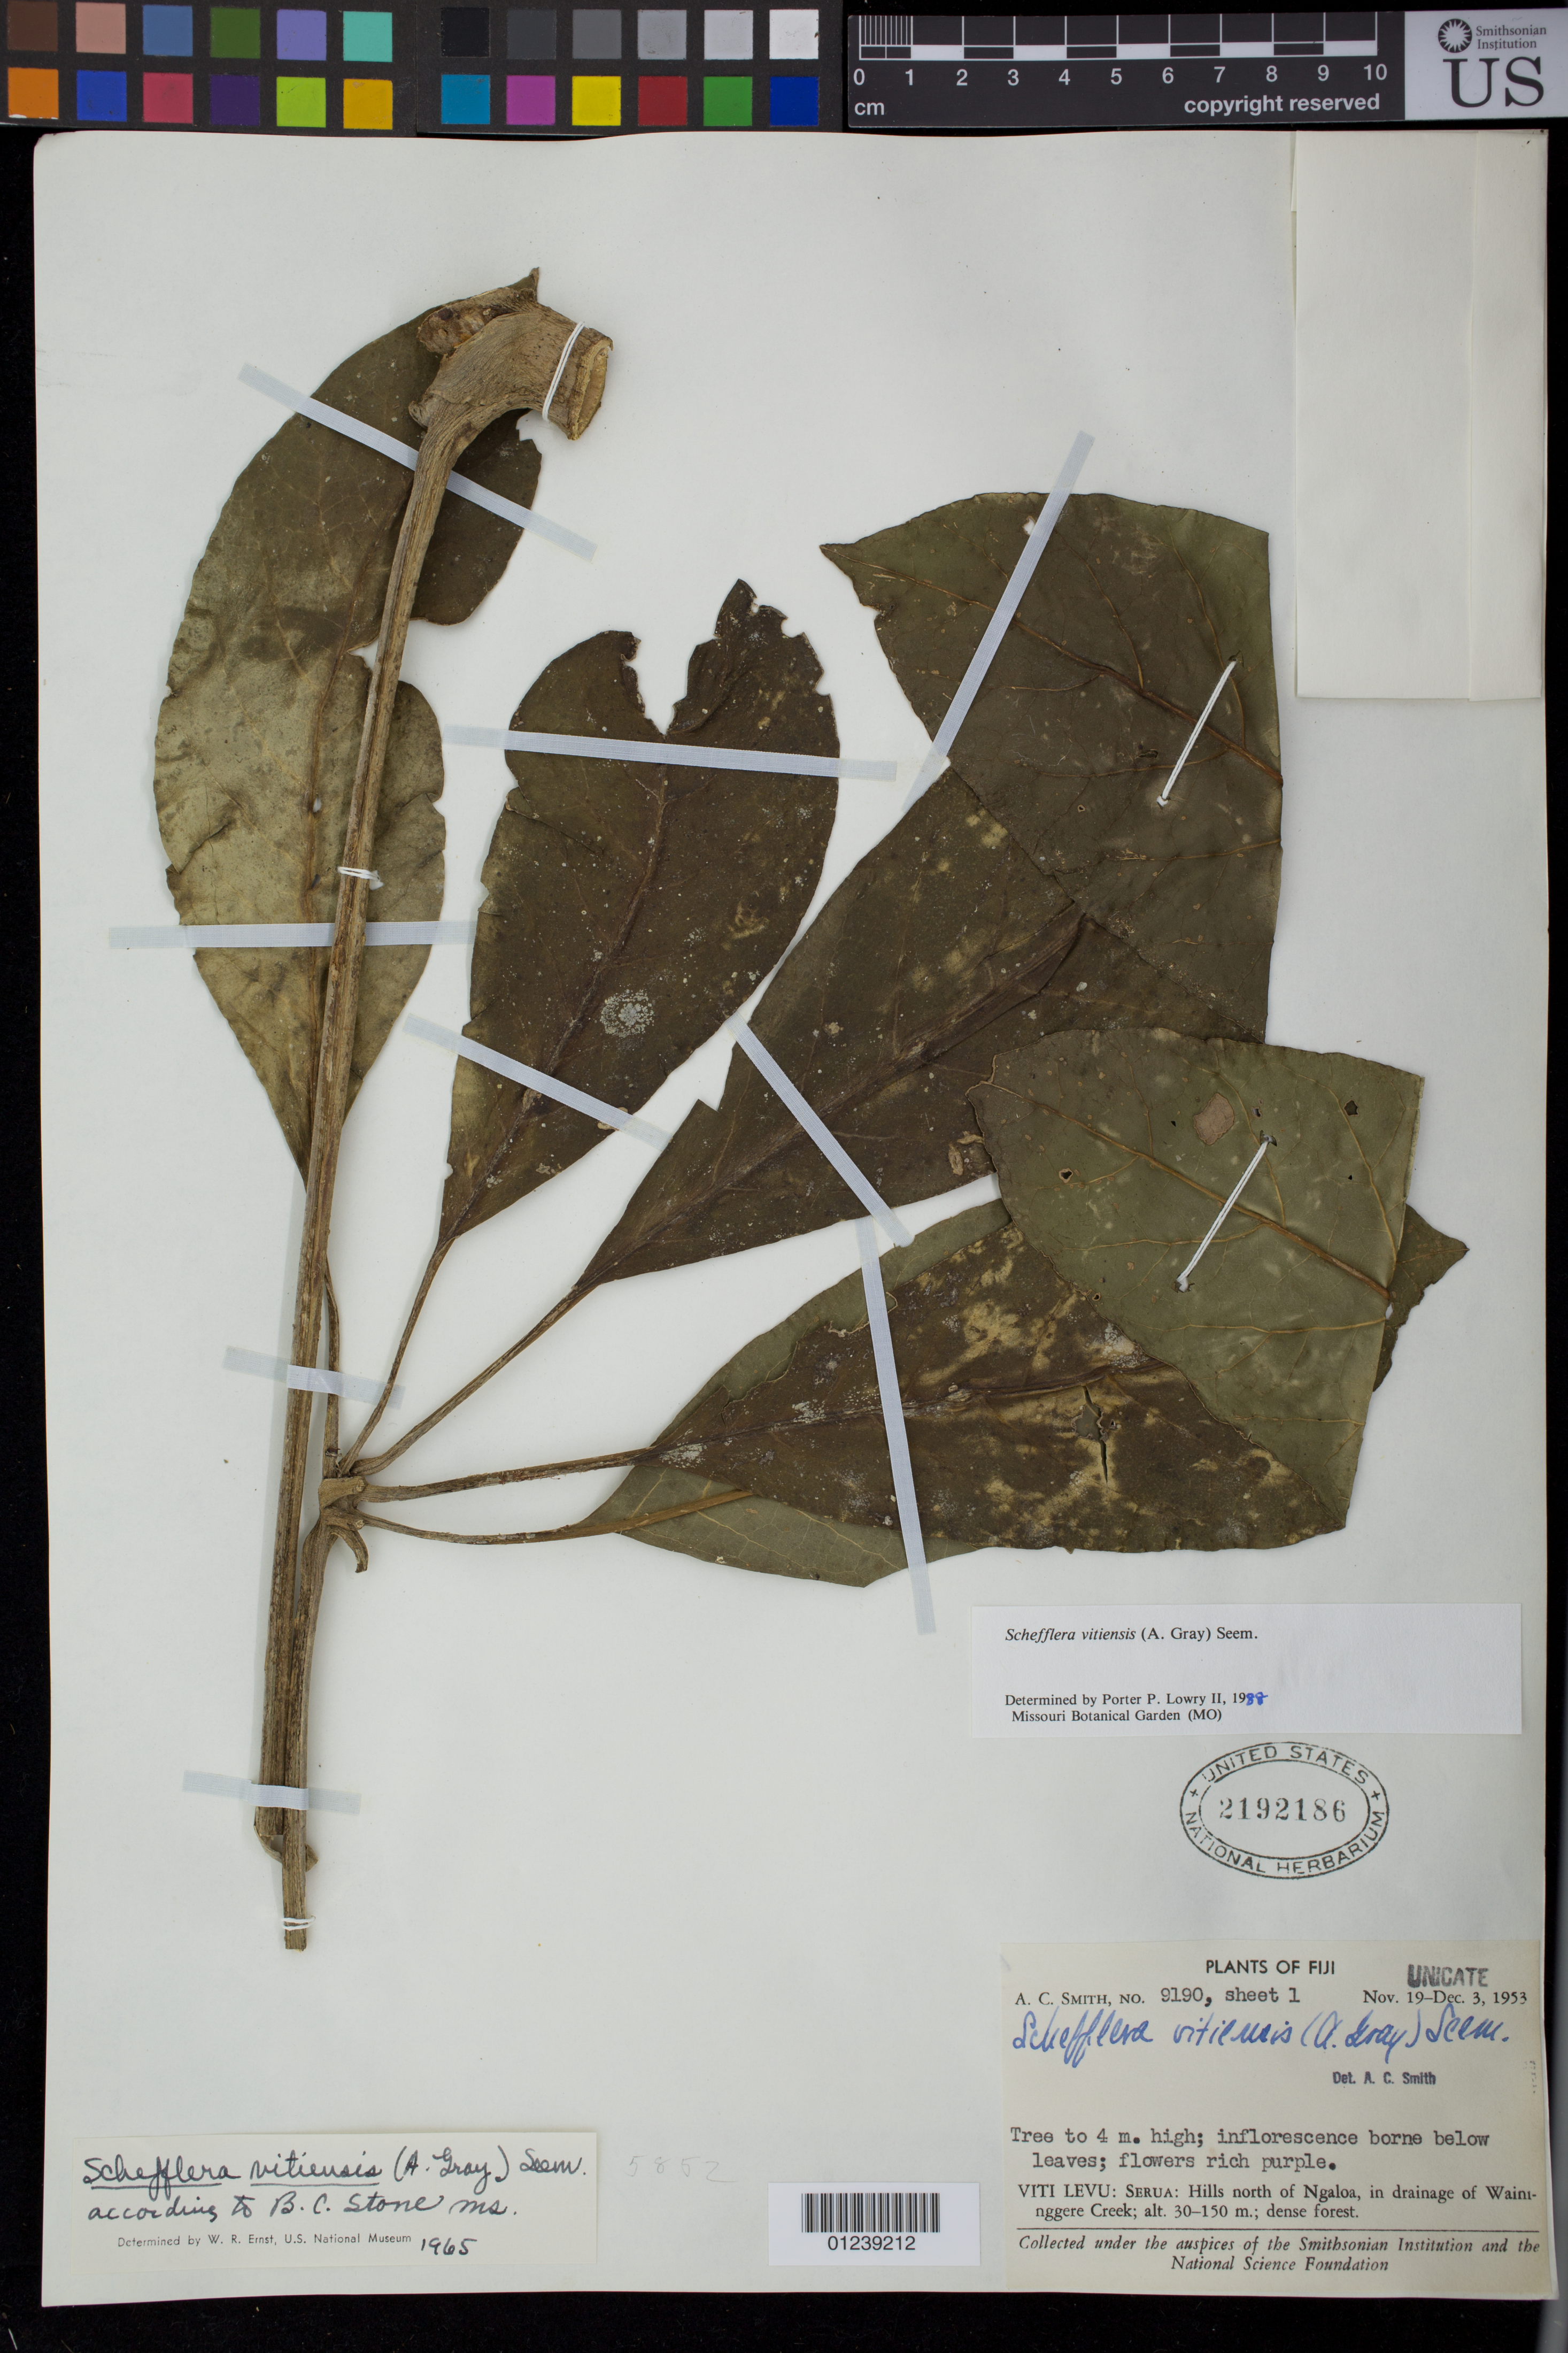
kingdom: Plantae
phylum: Tracheophyta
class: Magnoliopsida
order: Apiales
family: Araliaceae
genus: Schefflera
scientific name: Schefflera vitiensis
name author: (A. Gray) Seem.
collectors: A. C. Smith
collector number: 9190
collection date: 1953-11-19/1953-12-03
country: Fiji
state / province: Central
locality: Viti Levu: Serua: Hills north of Ngaloa, in drainage of Waininggere Creek.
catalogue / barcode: US 2192186